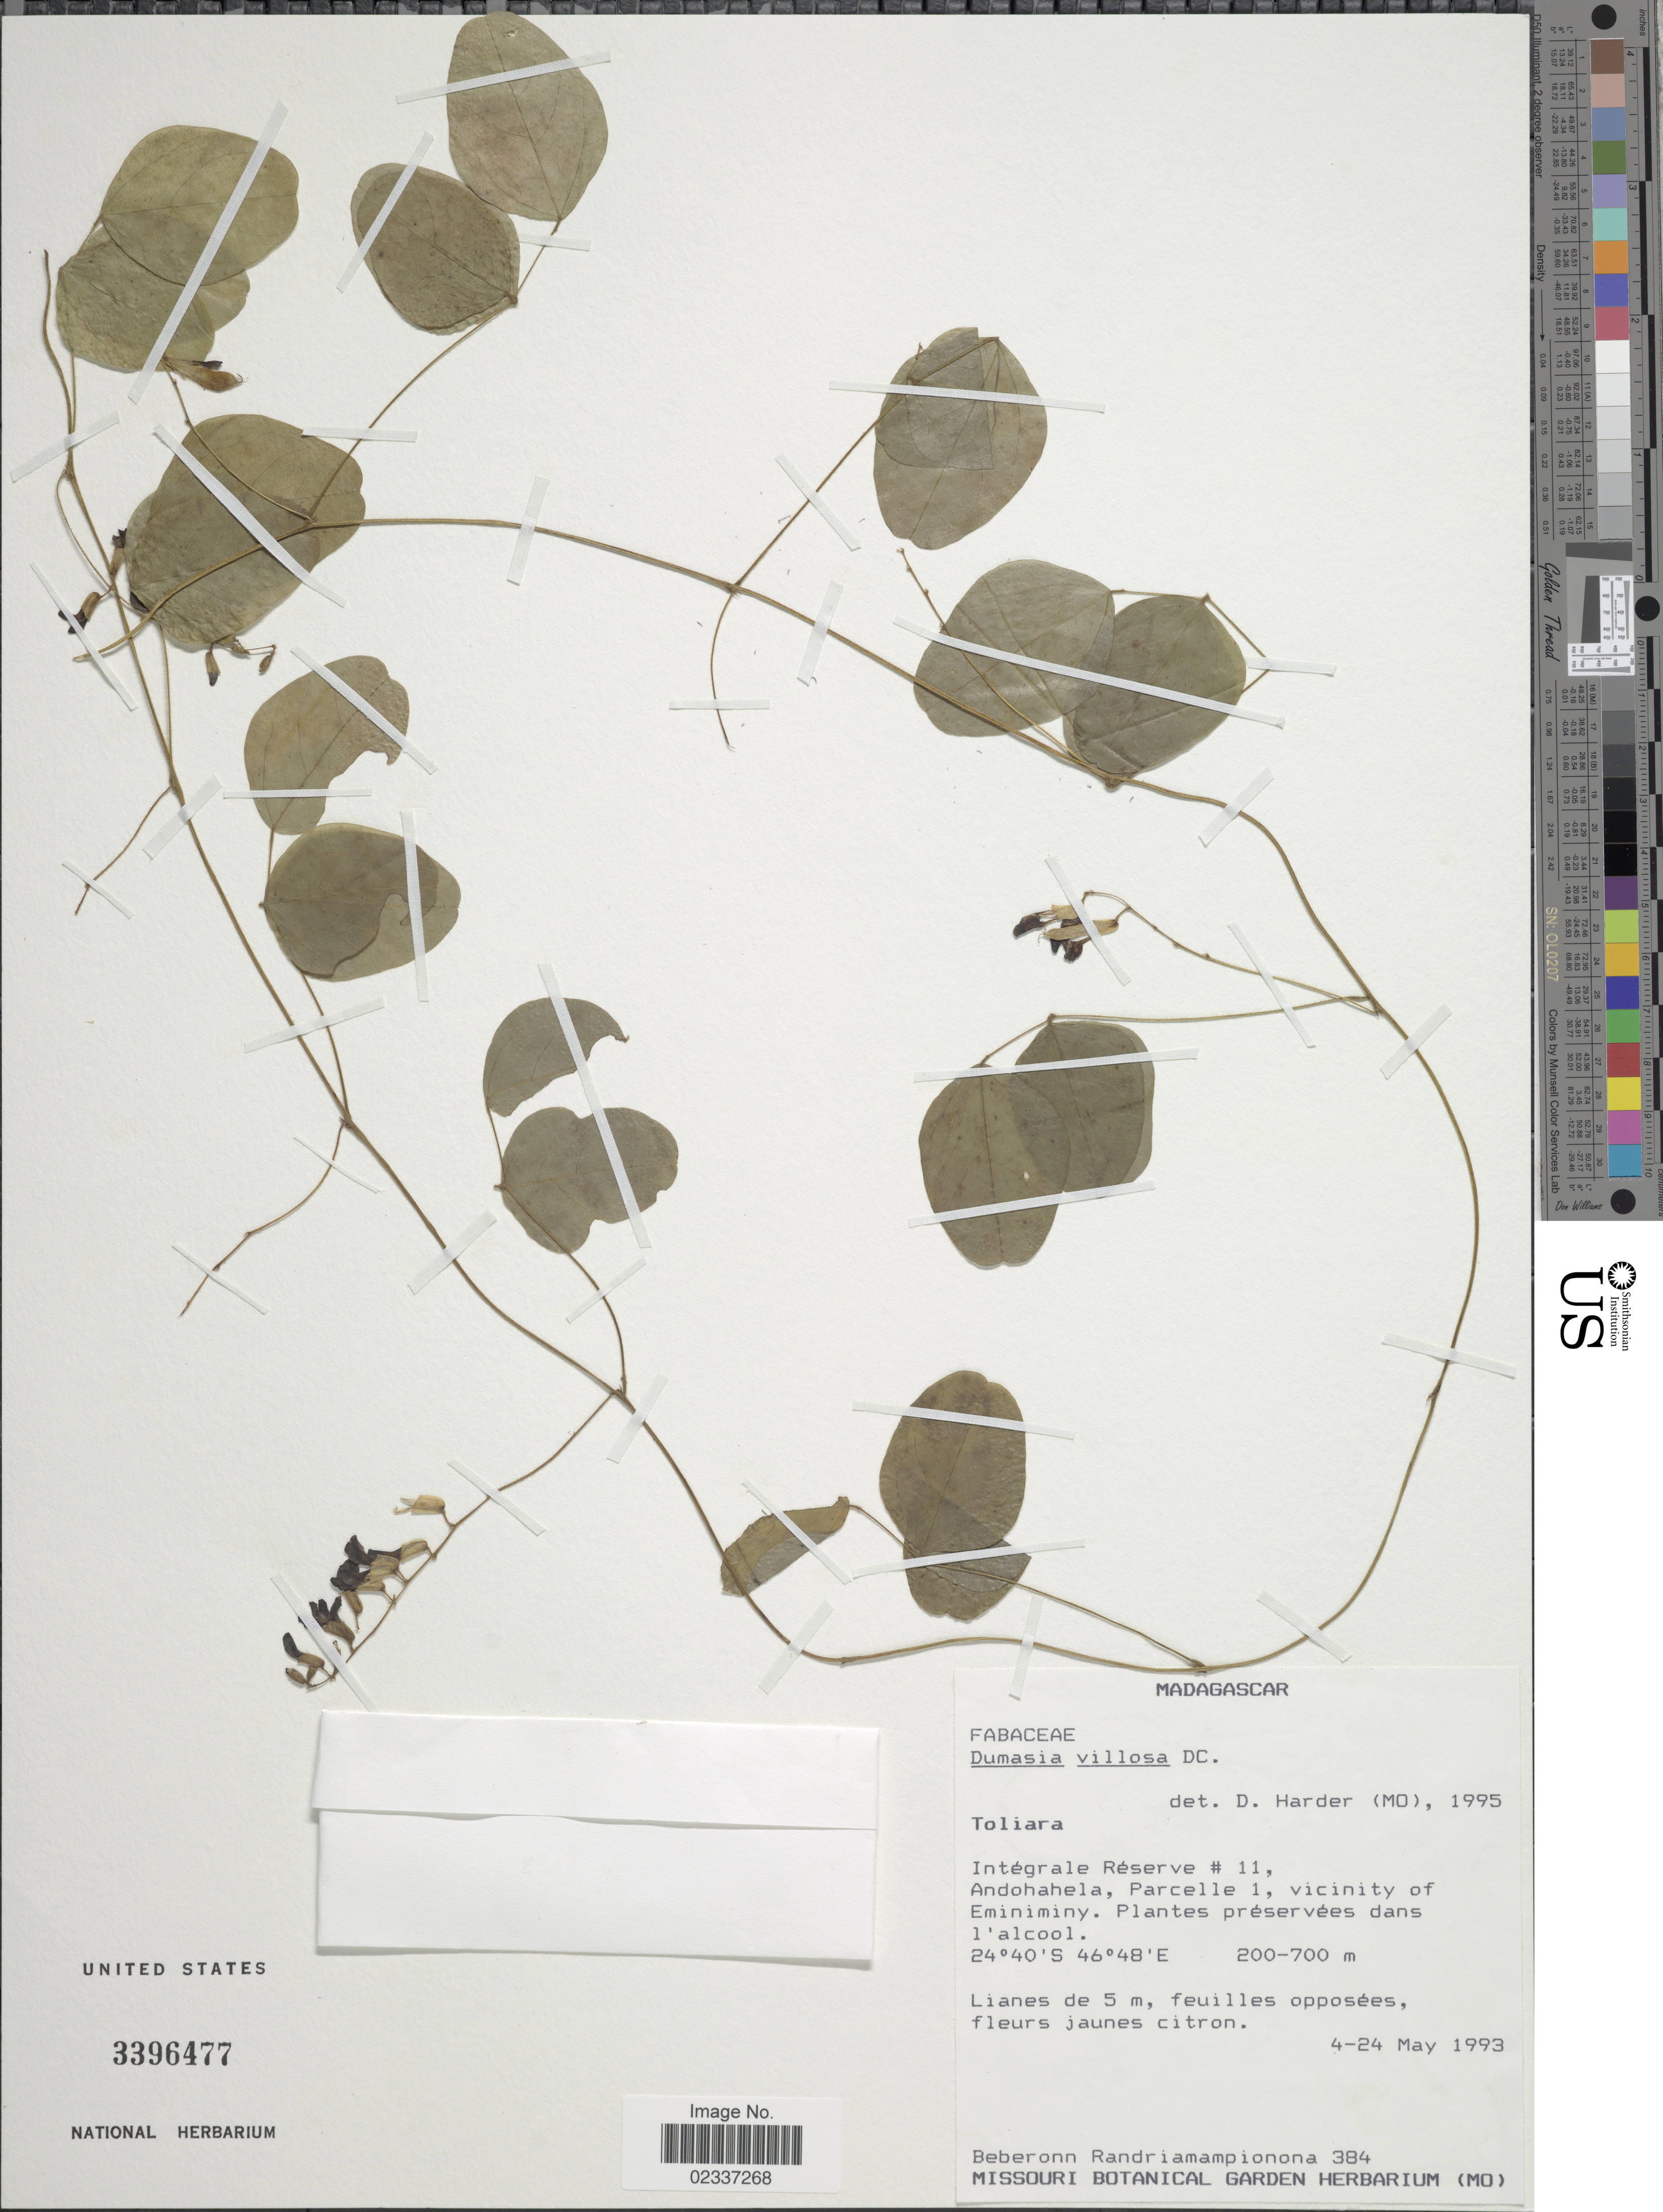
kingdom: Plantae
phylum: Tracheophyta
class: Magnoliopsida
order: Fabales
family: Fabaceae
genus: Dumasia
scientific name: Dumasia villosa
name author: DC.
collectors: B. Randriamampionona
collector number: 384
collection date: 1993-05-04/1993-05-24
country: Madagascar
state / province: Anosy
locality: Toliara, Integrale Reserva # 11, Andohahela, Parcelle 1, vicinity of Eminimini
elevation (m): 200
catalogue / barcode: US 3396477